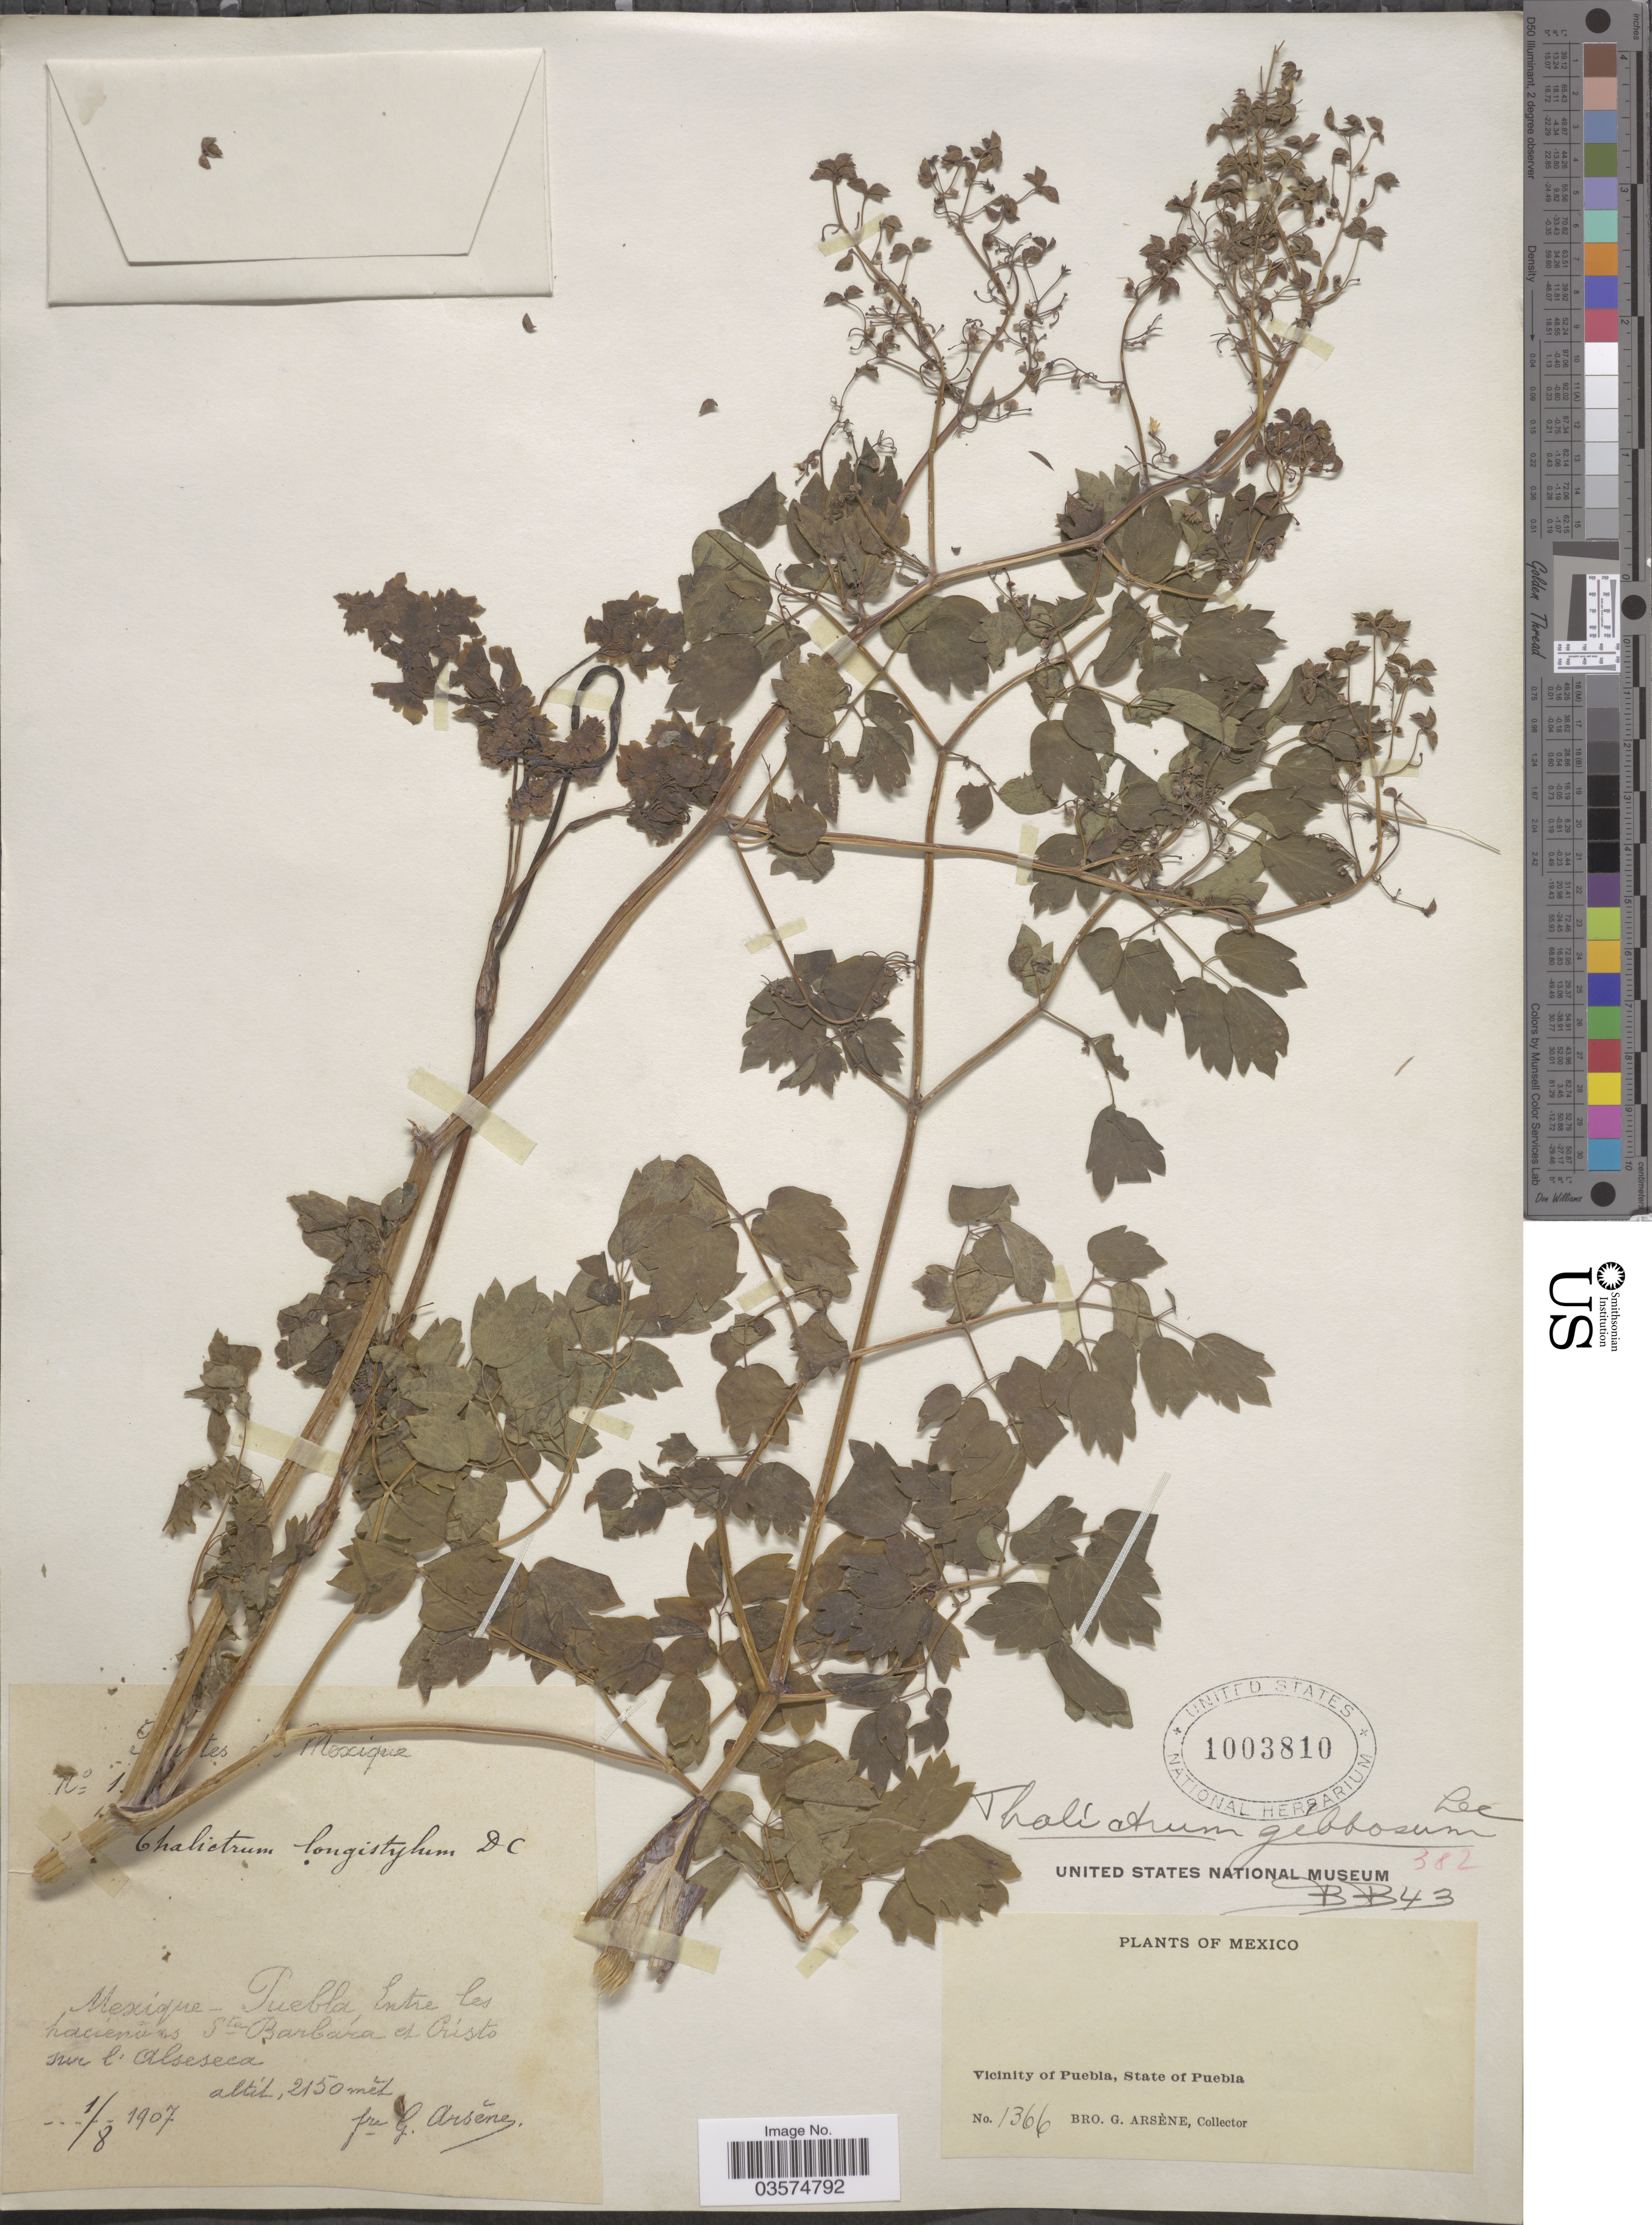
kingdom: Plantae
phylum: Tracheophyta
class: Magnoliopsida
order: Ranunculales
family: Ranunculaceae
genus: Thalictrum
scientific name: Thalictrum gibbosum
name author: Lec.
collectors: Bro. G. Arsène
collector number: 1366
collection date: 1907-08-01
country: Mexico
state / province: Puebla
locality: Mexique - Puebla, Entre les haciendas Sta Barbara et Cristo sur l' Alseseca. Vicinity of Puebla.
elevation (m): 2150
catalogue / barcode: US 1003810